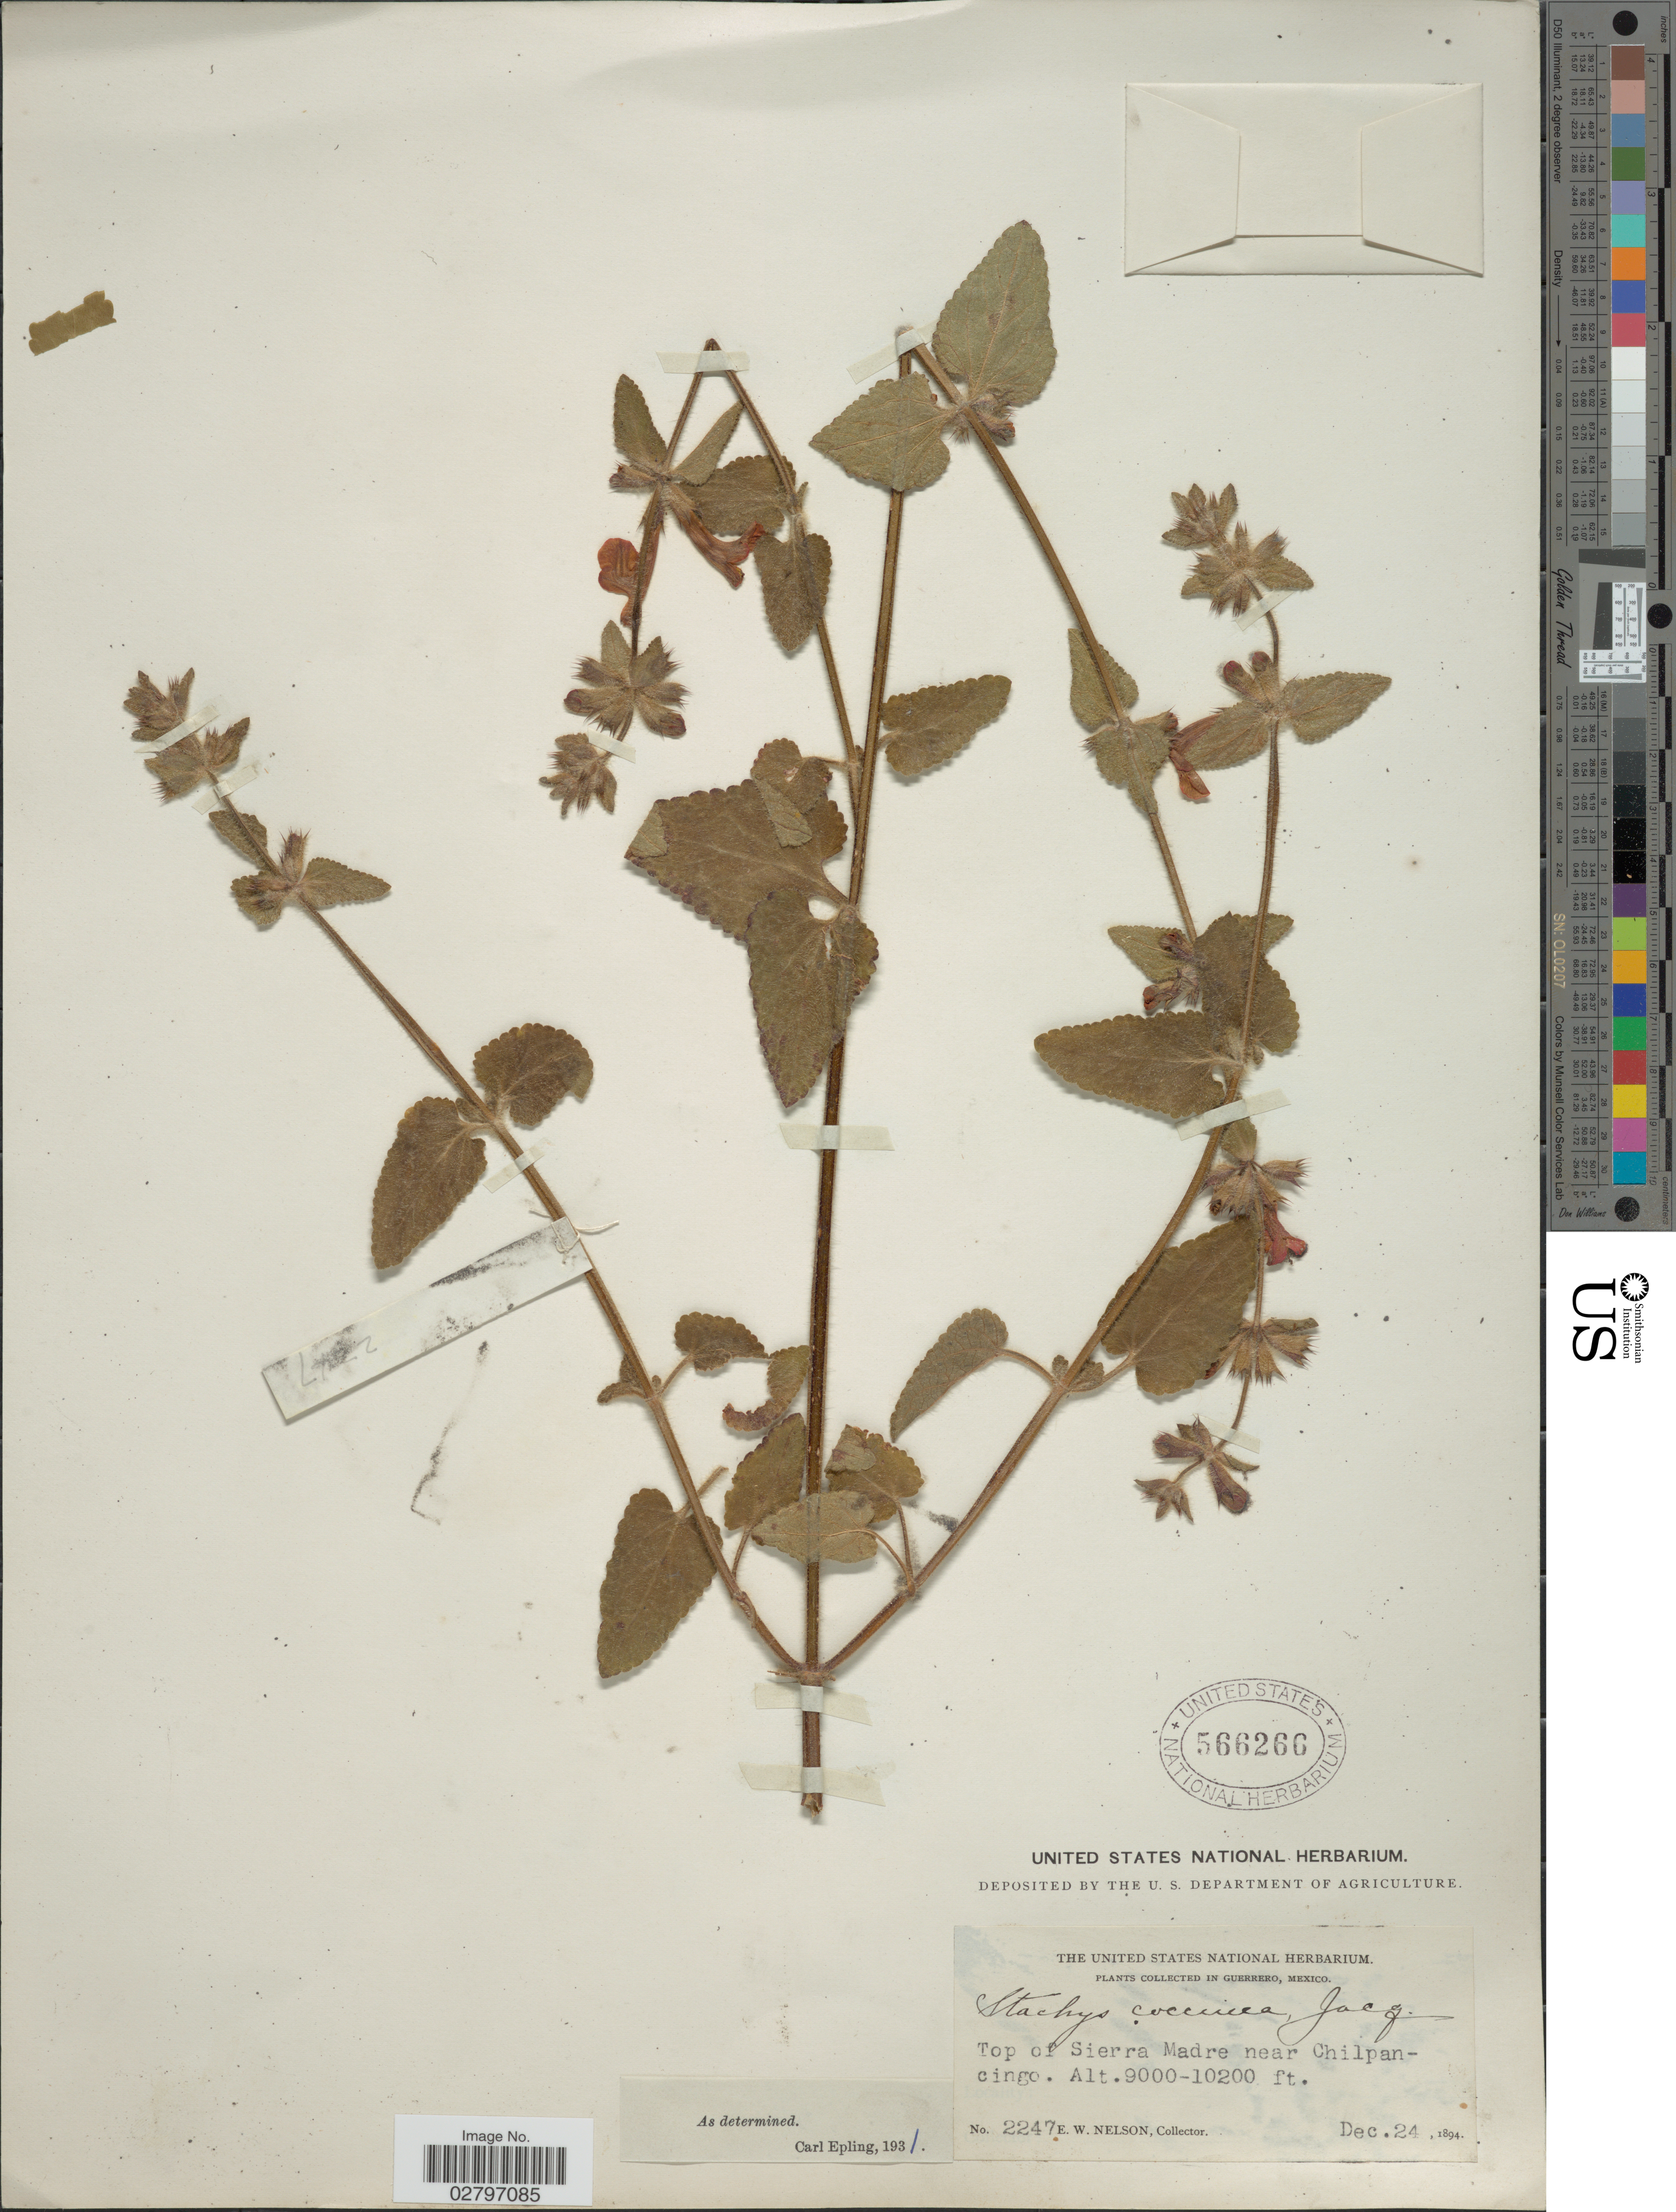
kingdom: Plantae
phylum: Tracheophyta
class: Magnoliopsida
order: Lamiales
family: Lamiaceae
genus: Stachys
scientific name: Stachys coccinea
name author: Ortega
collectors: E. W. Nelson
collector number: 2247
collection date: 1894-12-24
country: Mexico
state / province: Guerrero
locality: Top of Sierra Madre near Chilpancingo.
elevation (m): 2743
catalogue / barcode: US 566266